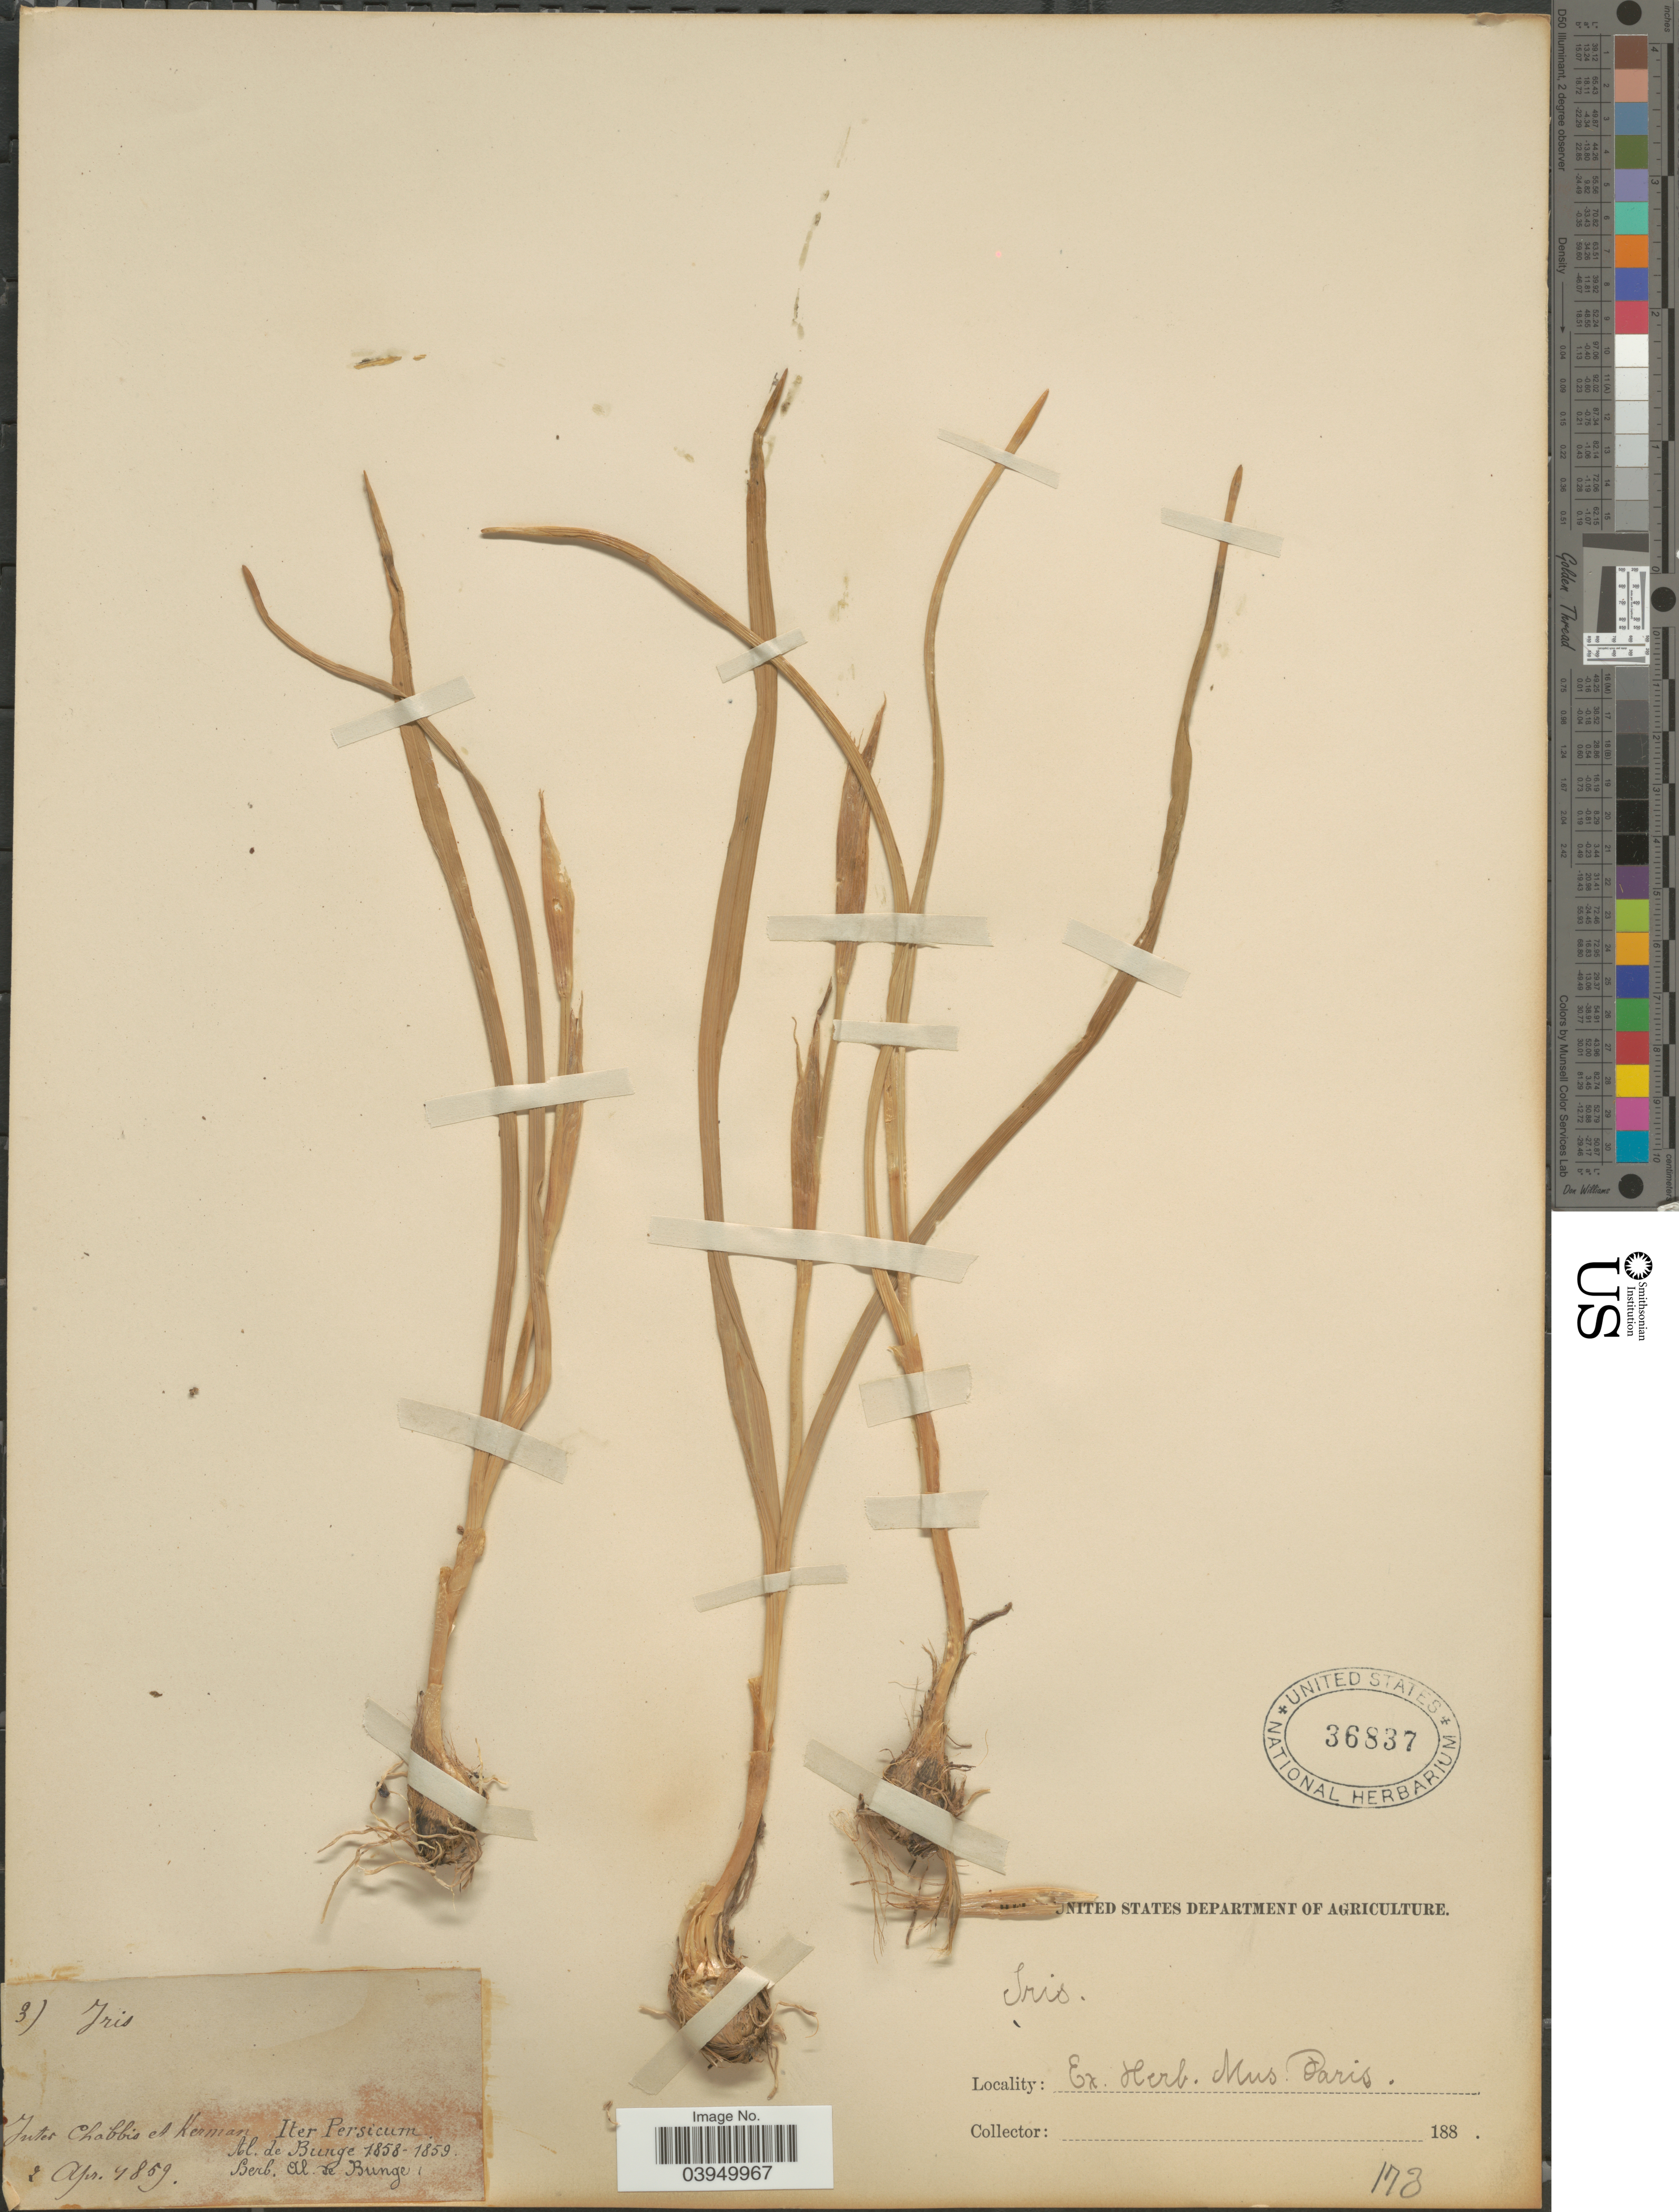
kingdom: Plantae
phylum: Tracheophyta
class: Liliopsida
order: Asparagales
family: Iridaceae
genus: Iris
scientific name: Iris sp.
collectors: A. de Bunge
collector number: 3*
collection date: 1859-04-02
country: Iran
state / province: Kerman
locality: Inter Chabbis et Kerman. Iter Persicum.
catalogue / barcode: US 36837